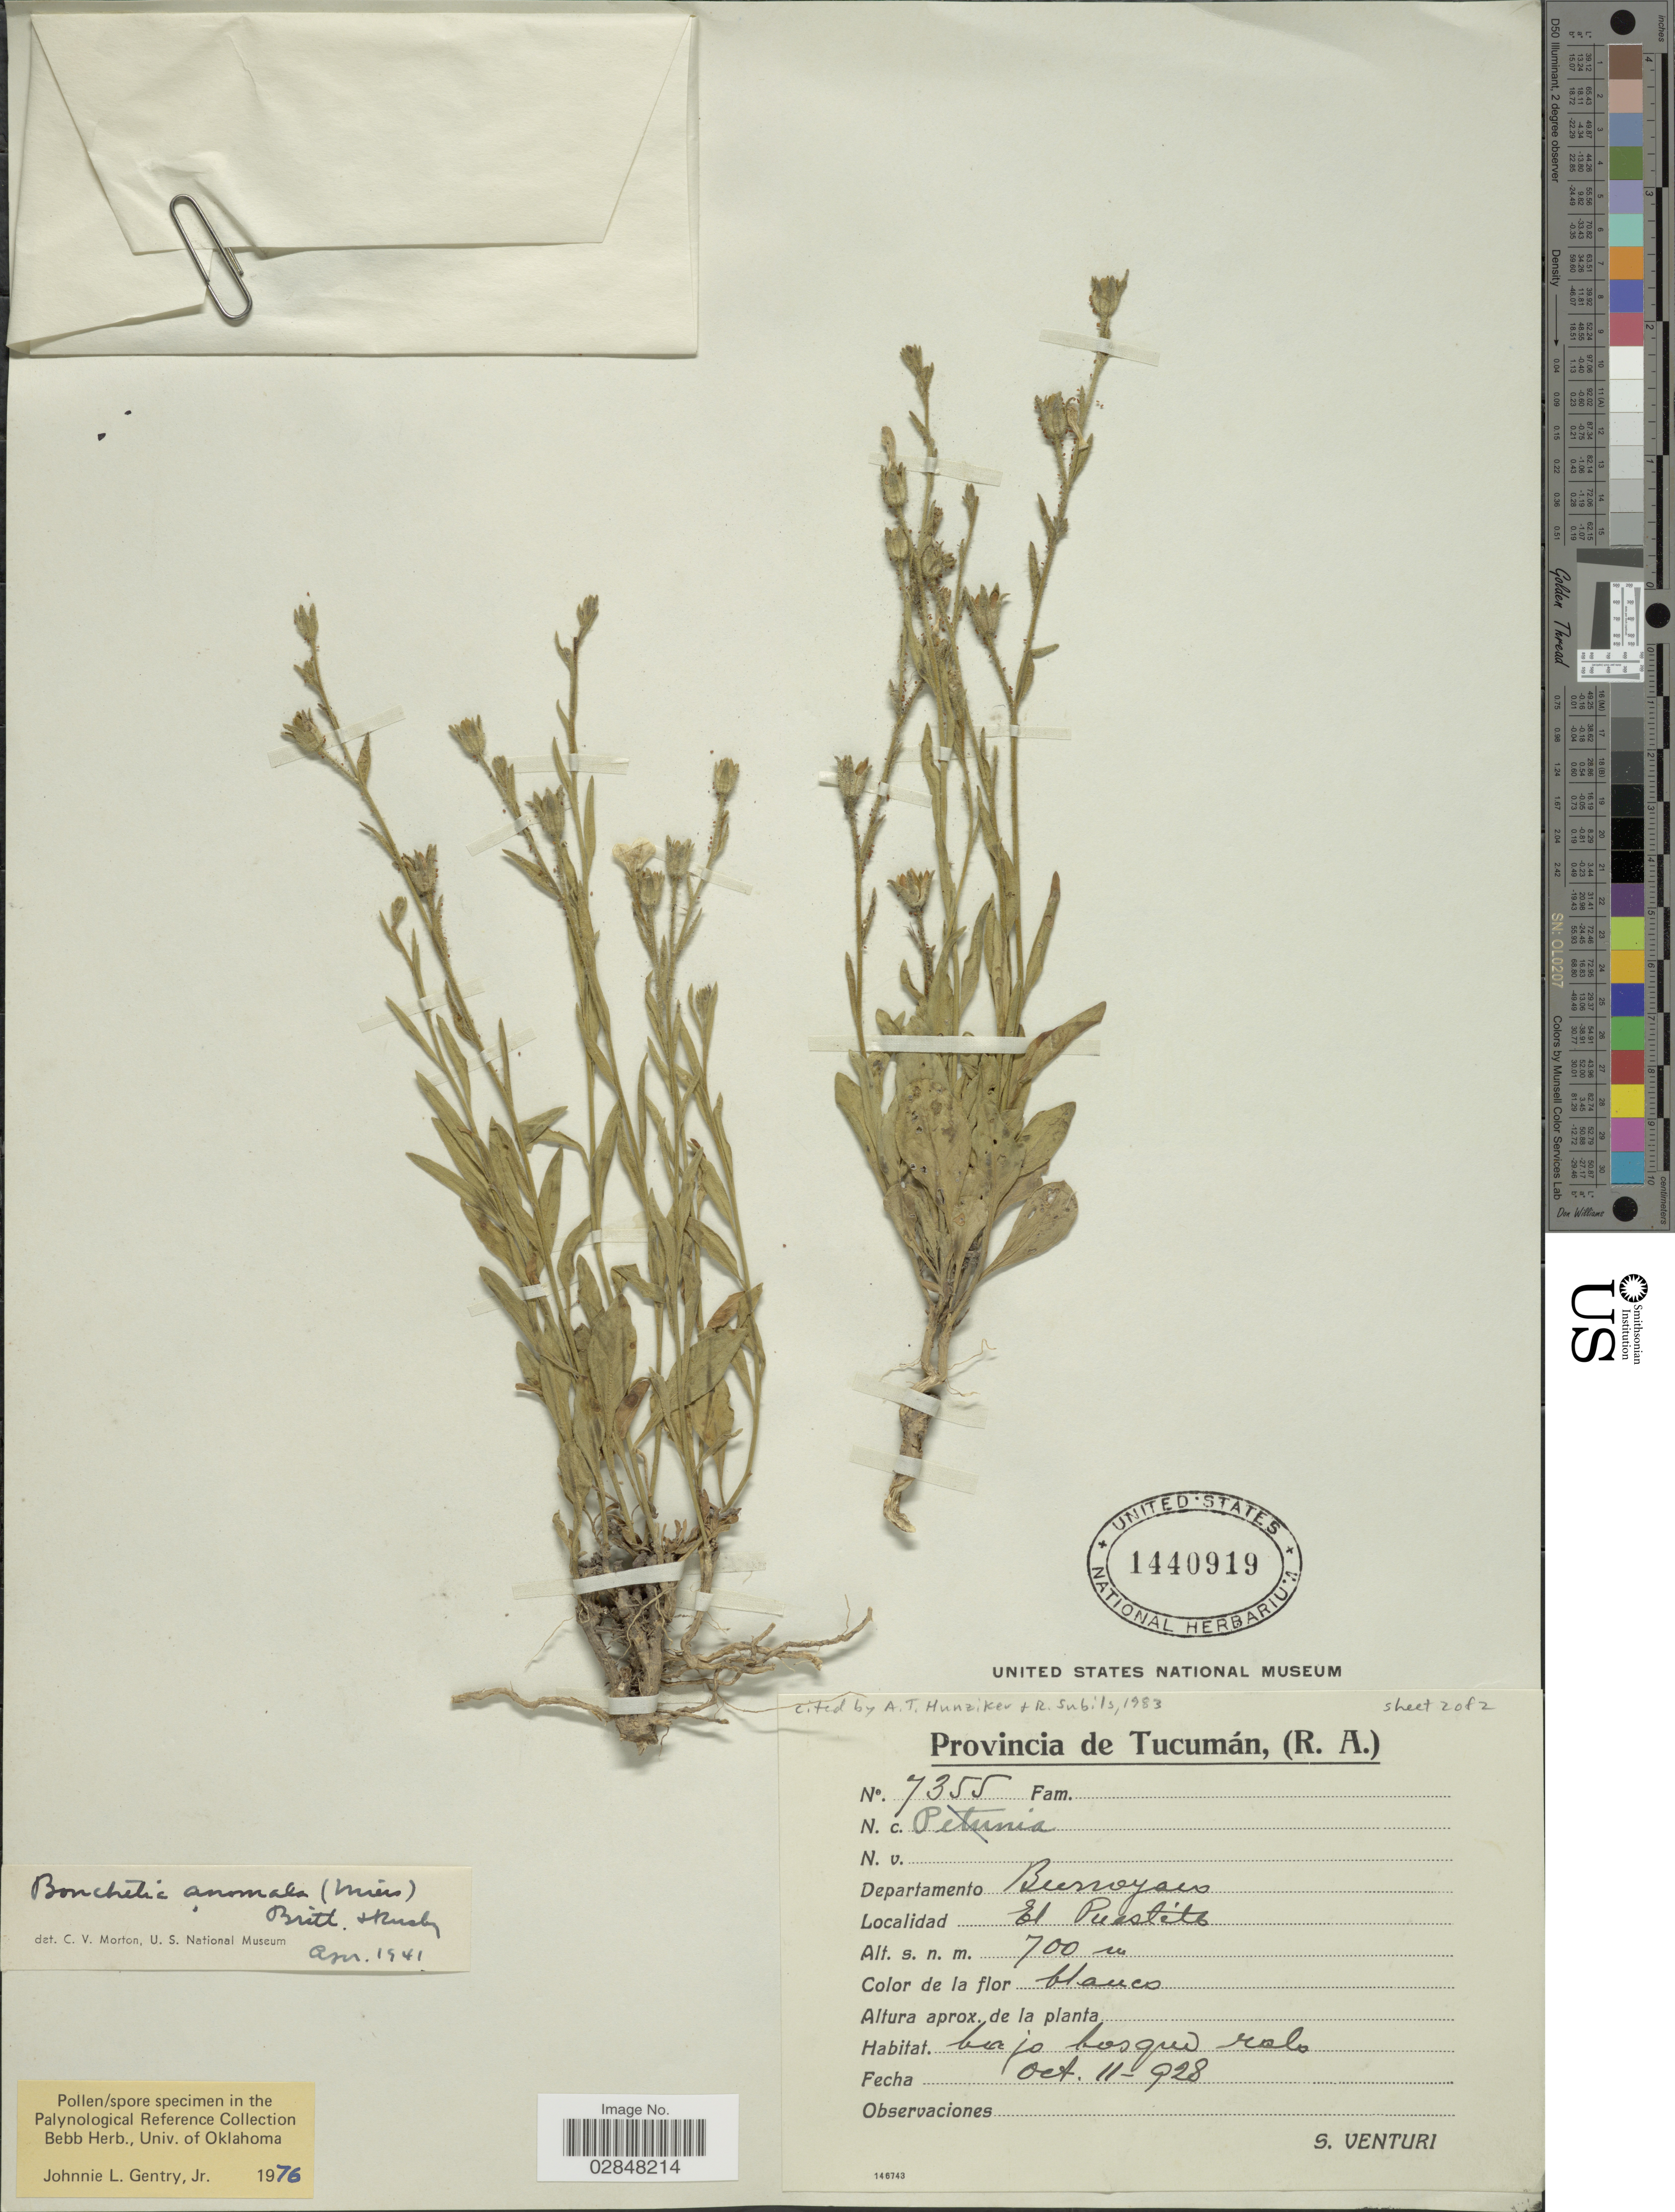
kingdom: Plantae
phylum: Tracheophyta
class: Magnoliopsida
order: Solanales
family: Solanaceae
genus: Bouchetia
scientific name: Bouchetia anomala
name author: (Miers) & Rusby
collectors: S. Venturi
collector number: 7355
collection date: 1928-10-11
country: Argentina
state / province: Tucuman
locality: Departamento Burroyaco. El Puestito.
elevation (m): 700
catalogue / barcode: US 1440919